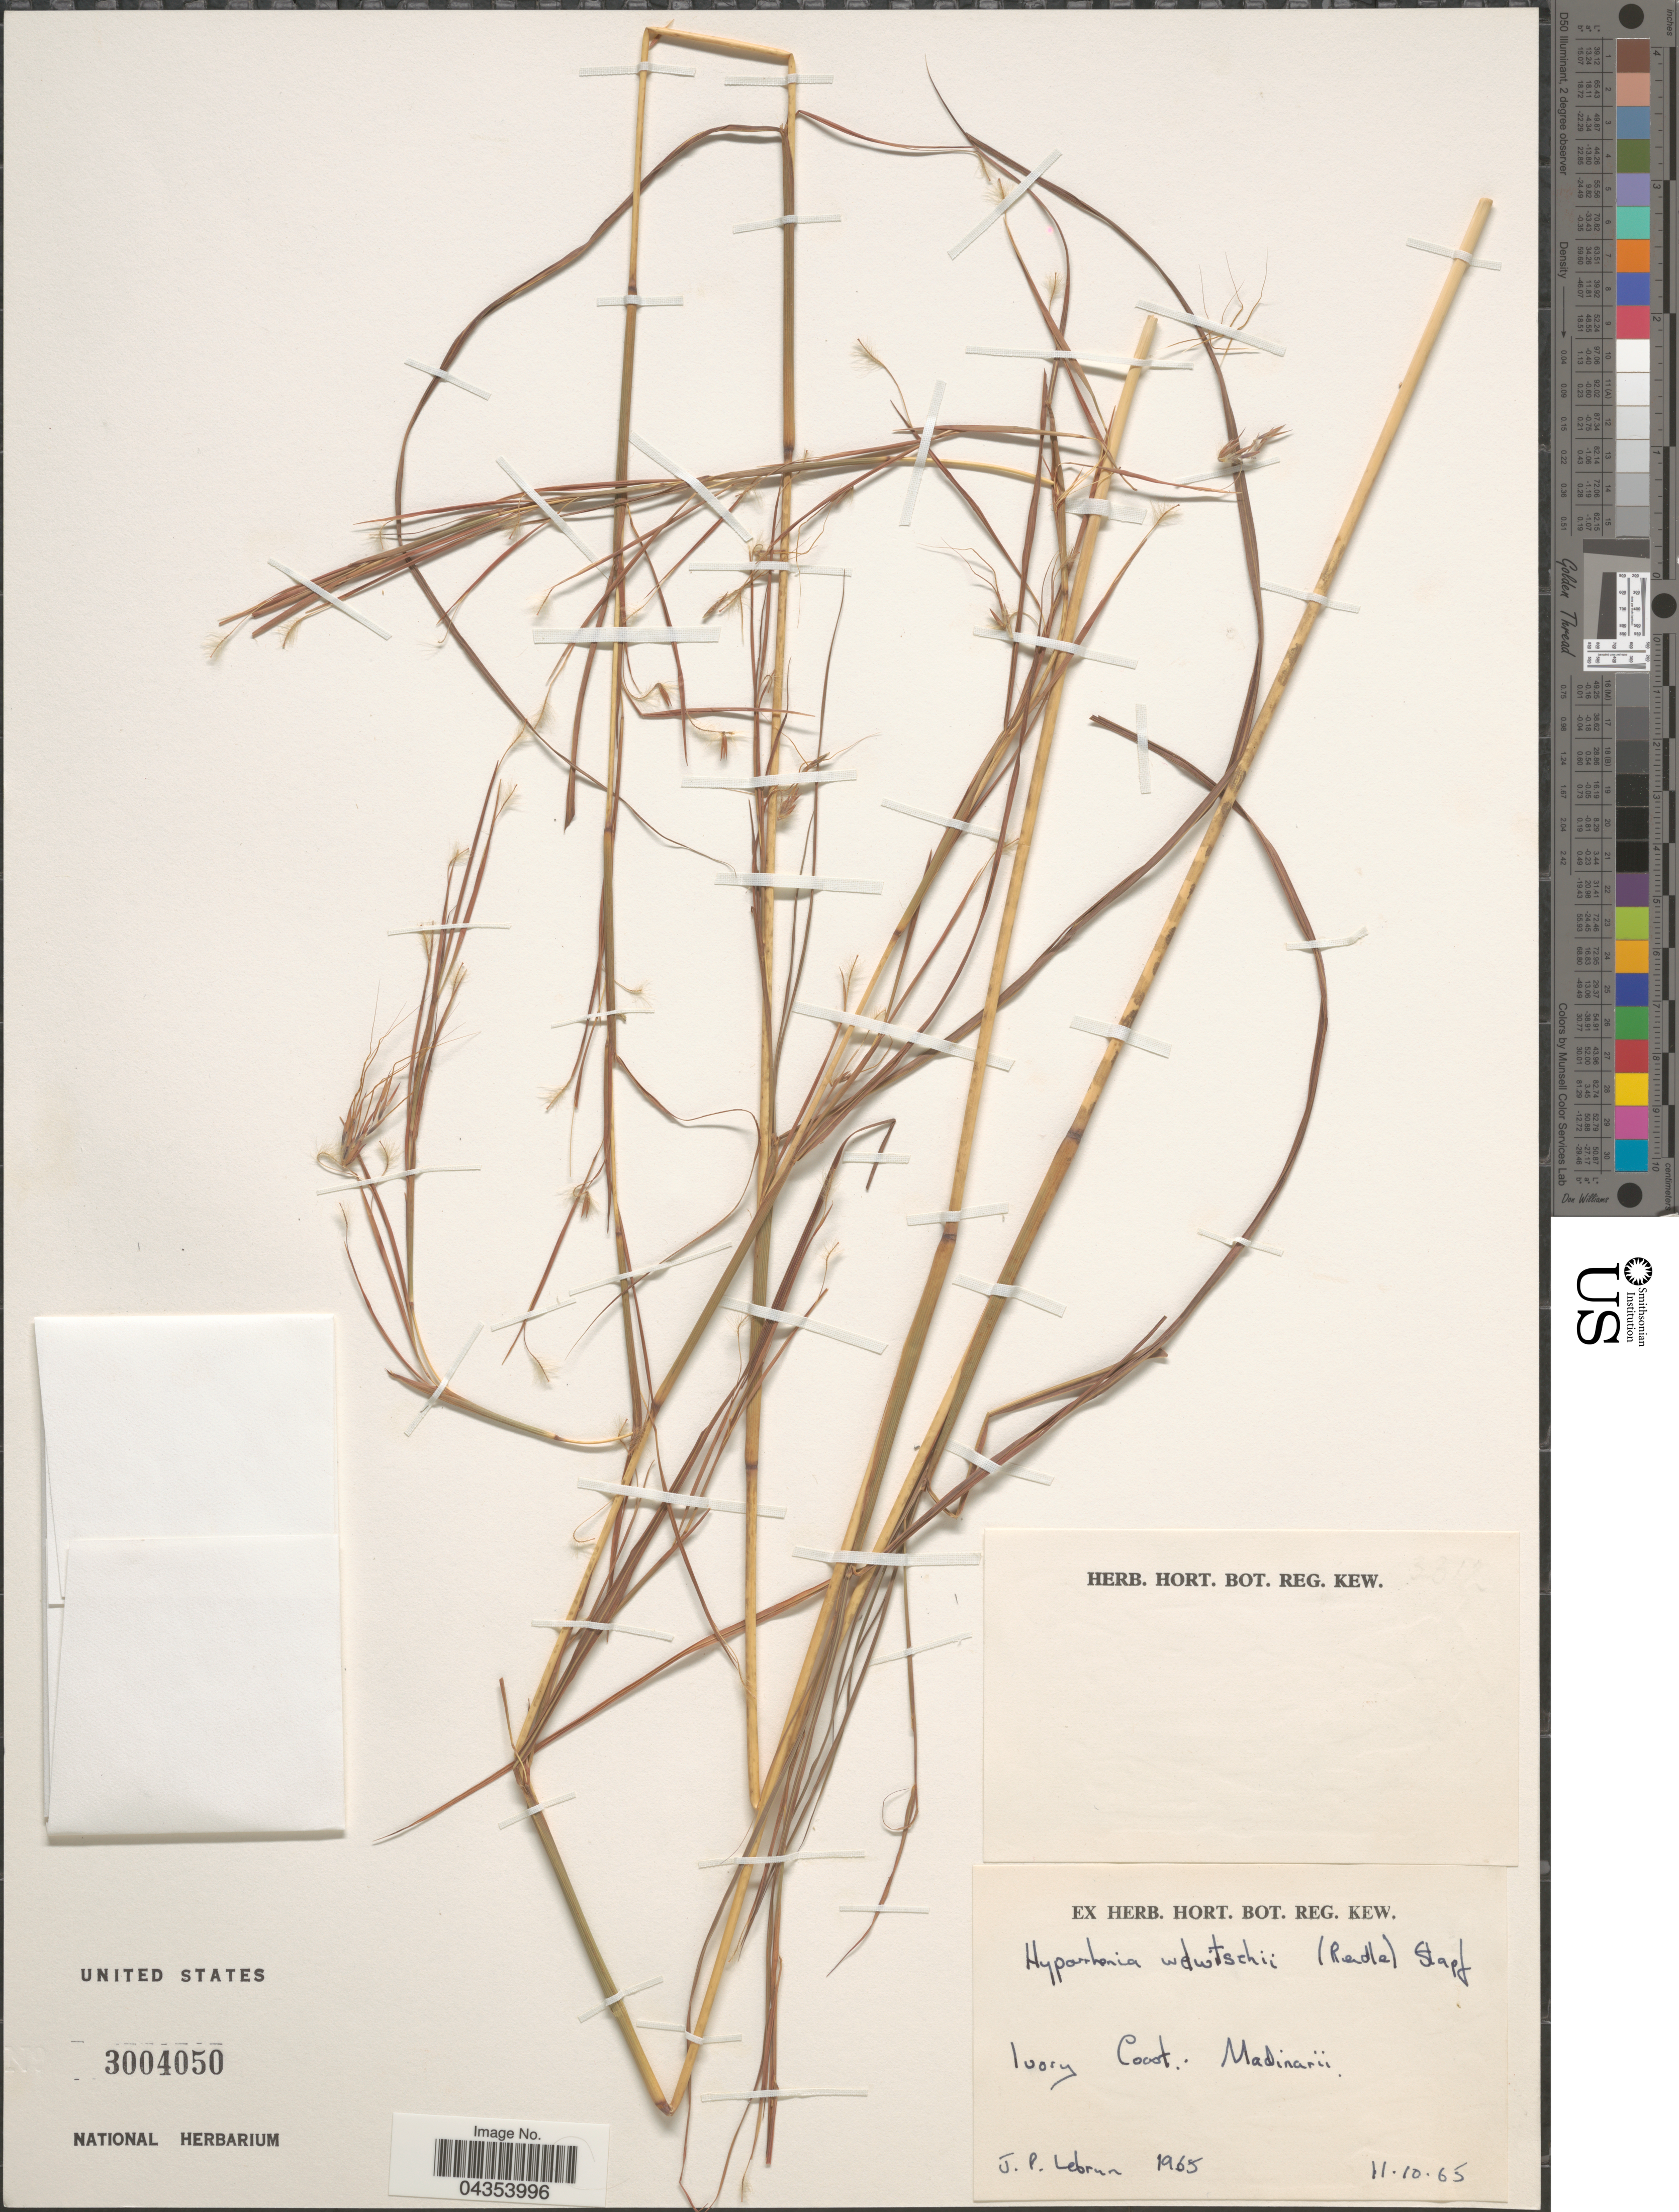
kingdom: Plantae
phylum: Tracheophyta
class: Liliopsida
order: Poales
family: Poaceae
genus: Hyparrhenia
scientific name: Hyparrhenia welwitschii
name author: (Rendle) Stapf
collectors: J. A. Lebrun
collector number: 1965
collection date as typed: Transcribed d/m/y: 11/10/65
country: Ivory Coast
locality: Madinarii.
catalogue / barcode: US 3004050